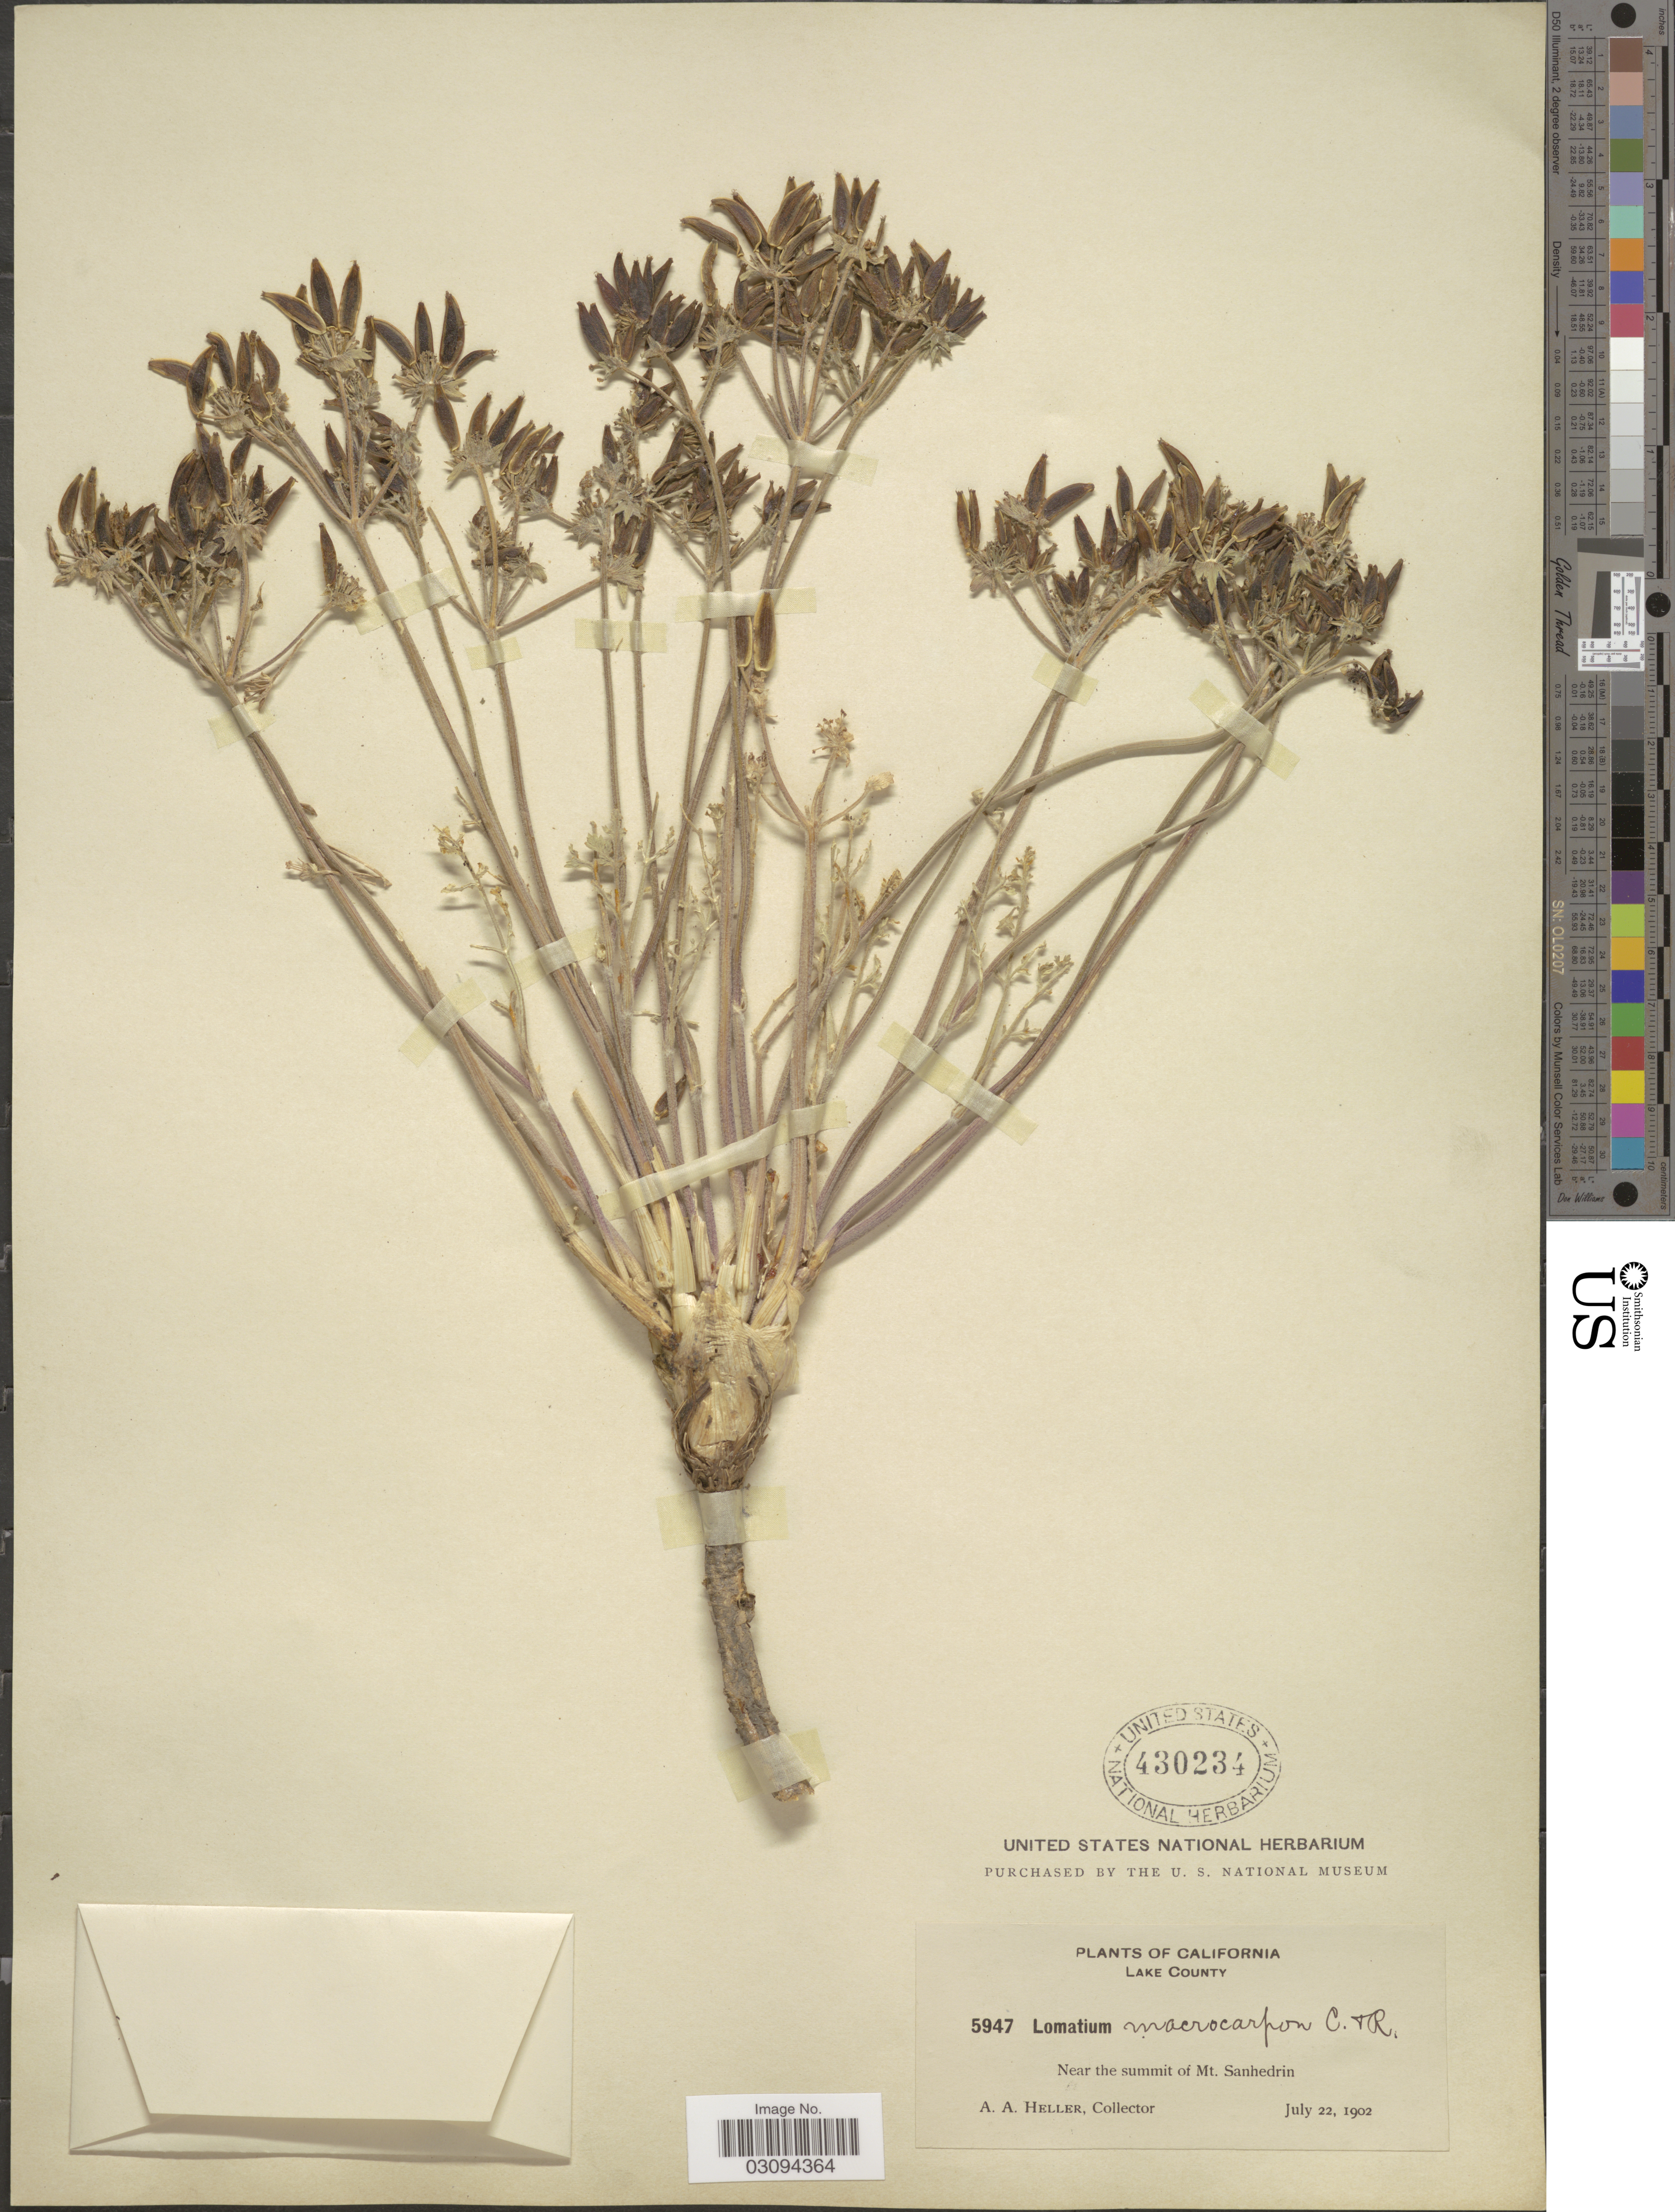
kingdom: Plantae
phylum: Tracheophyta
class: Magnoliopsida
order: Apiales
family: Apiaceae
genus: Lomatium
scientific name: Lomatium macrocarpum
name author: (Hook. et al.) J.M. Coult. & Rose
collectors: A. A. Heller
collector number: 5947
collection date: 1902-07-22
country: United States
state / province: California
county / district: Lake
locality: Lake County. Near the summit of Mt. Sanhedrin.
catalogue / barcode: US 430234